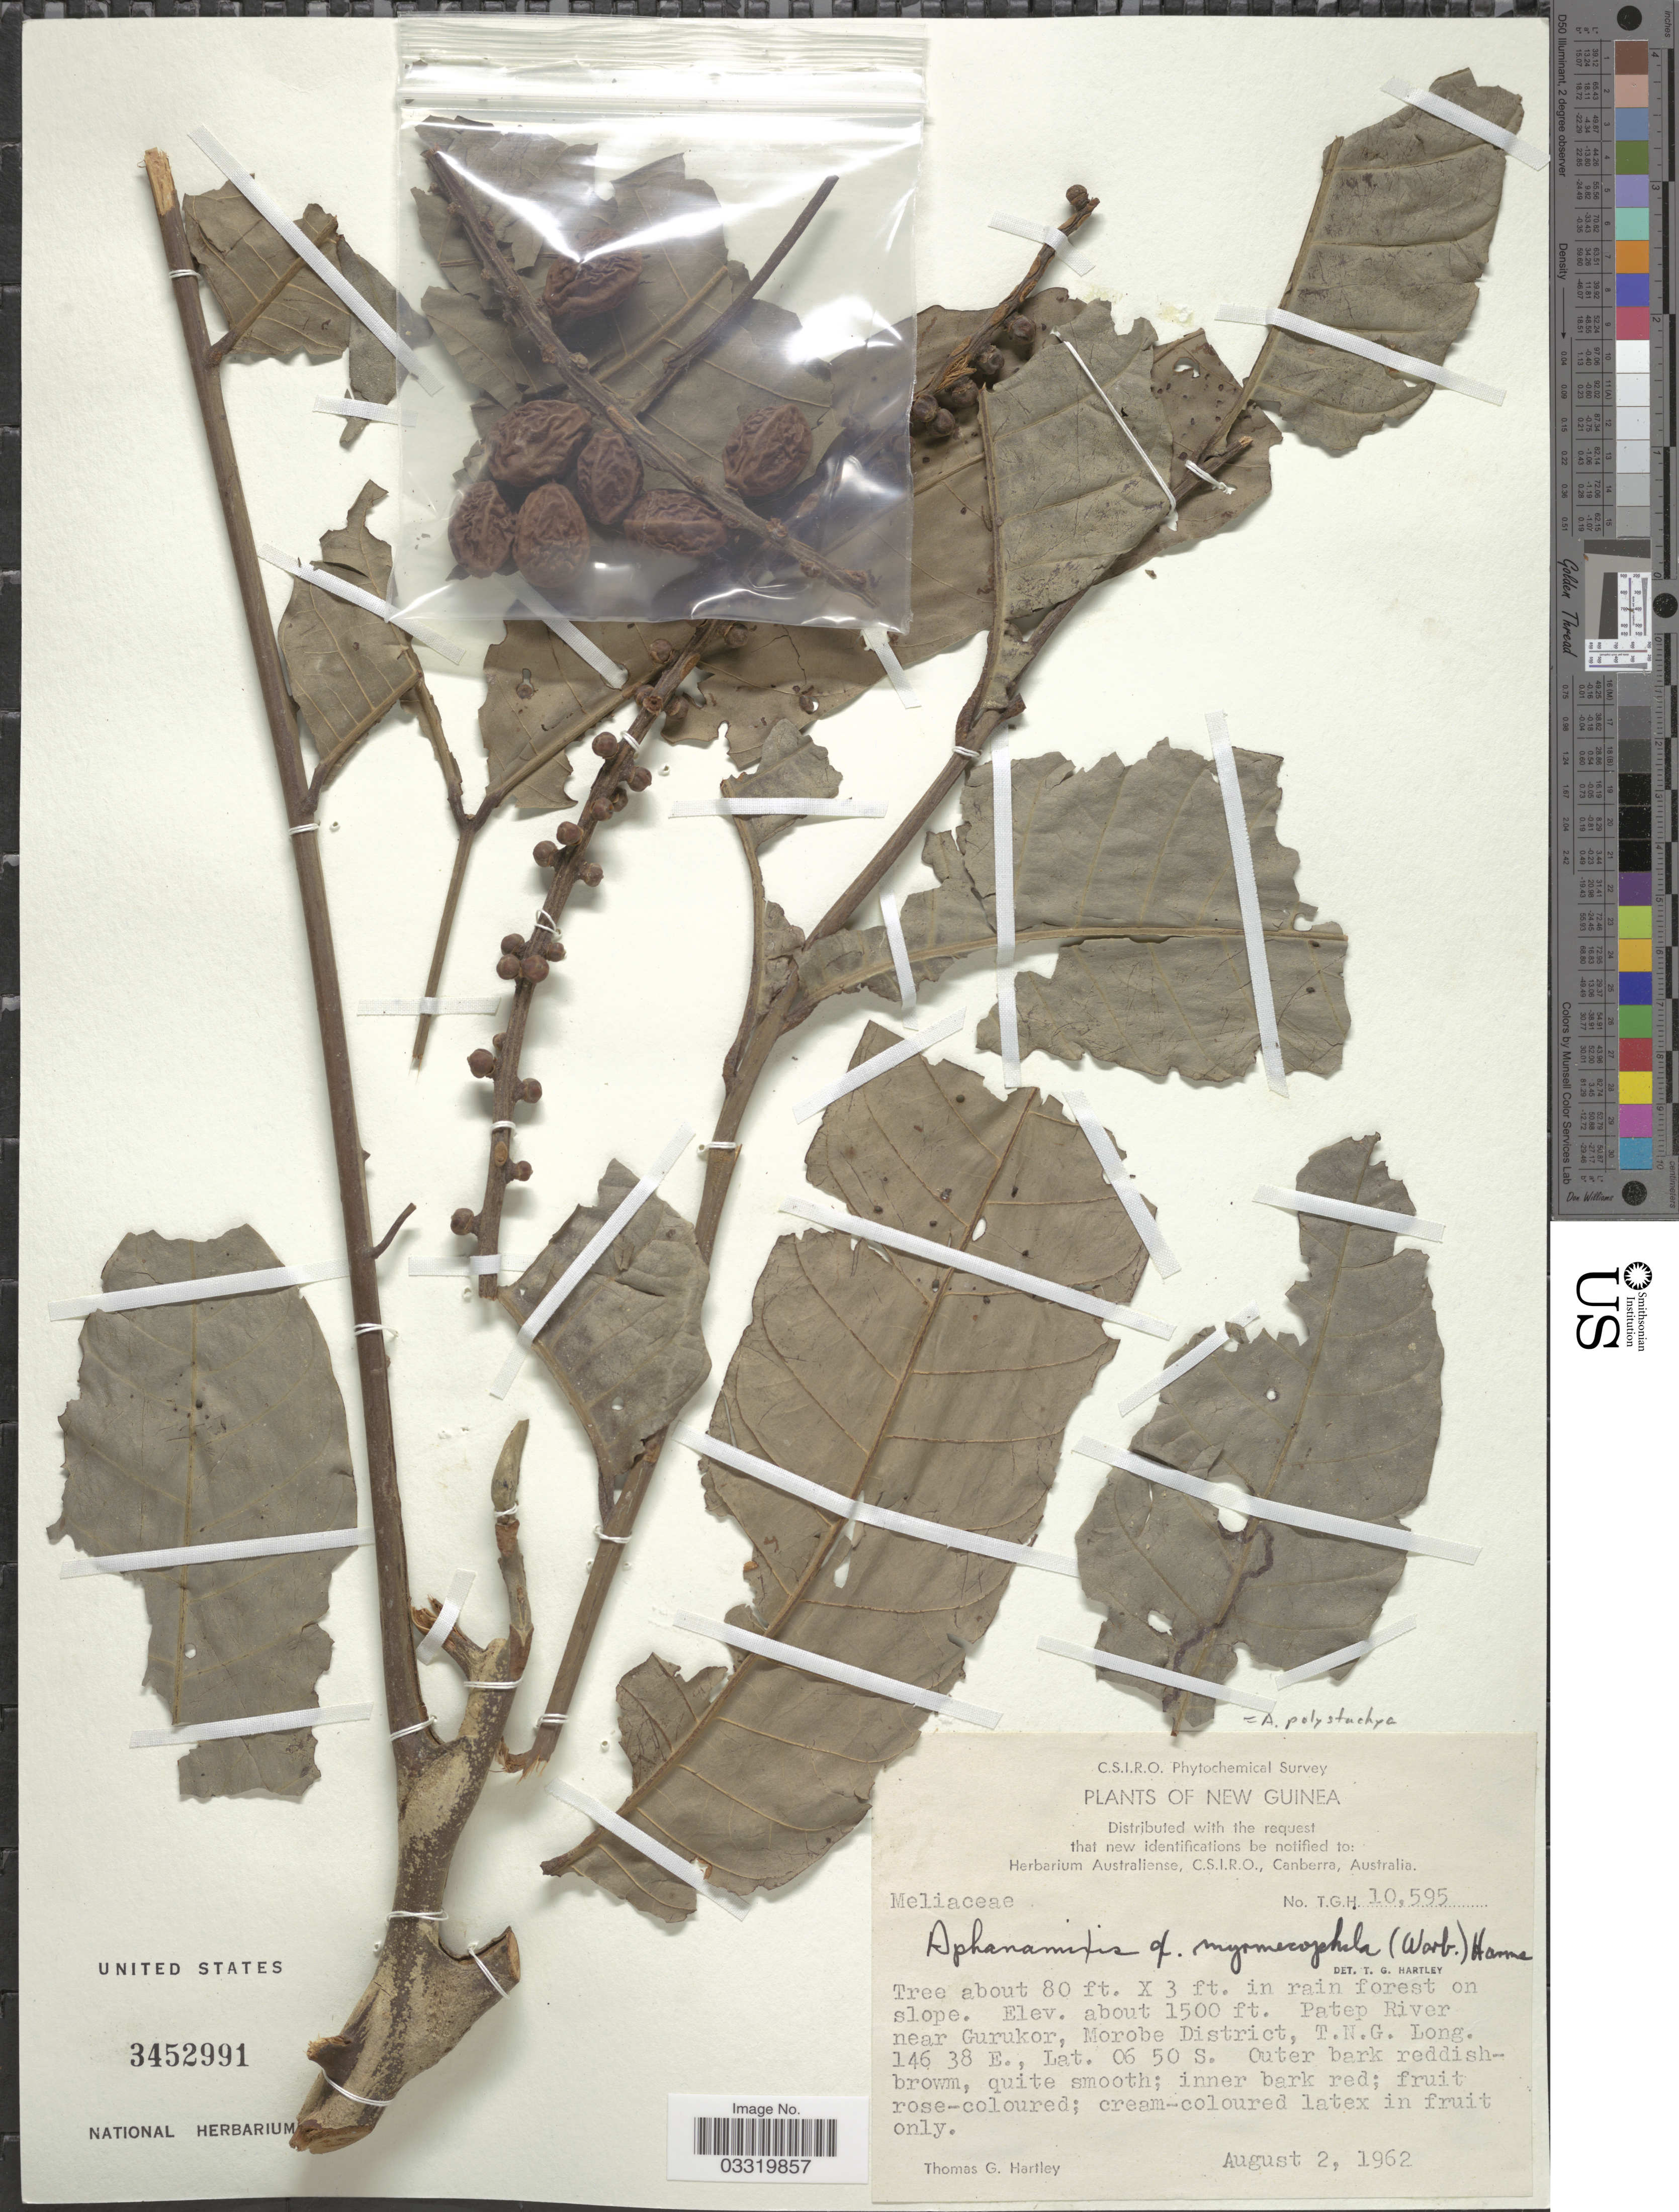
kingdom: Plantae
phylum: Tracheophyta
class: Magnoliopsida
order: Sapindales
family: Meliaceae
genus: Aphanamixis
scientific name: Aphanamixis polystachya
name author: (Wall.) R. Parker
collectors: T. G. Hartley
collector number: TGH10595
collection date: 1962-08-02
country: Papua New Guinea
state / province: Morobe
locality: New Guinea, Patep River near Gurukor, Morobe District, T.N.G.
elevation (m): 457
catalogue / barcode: US 3452991